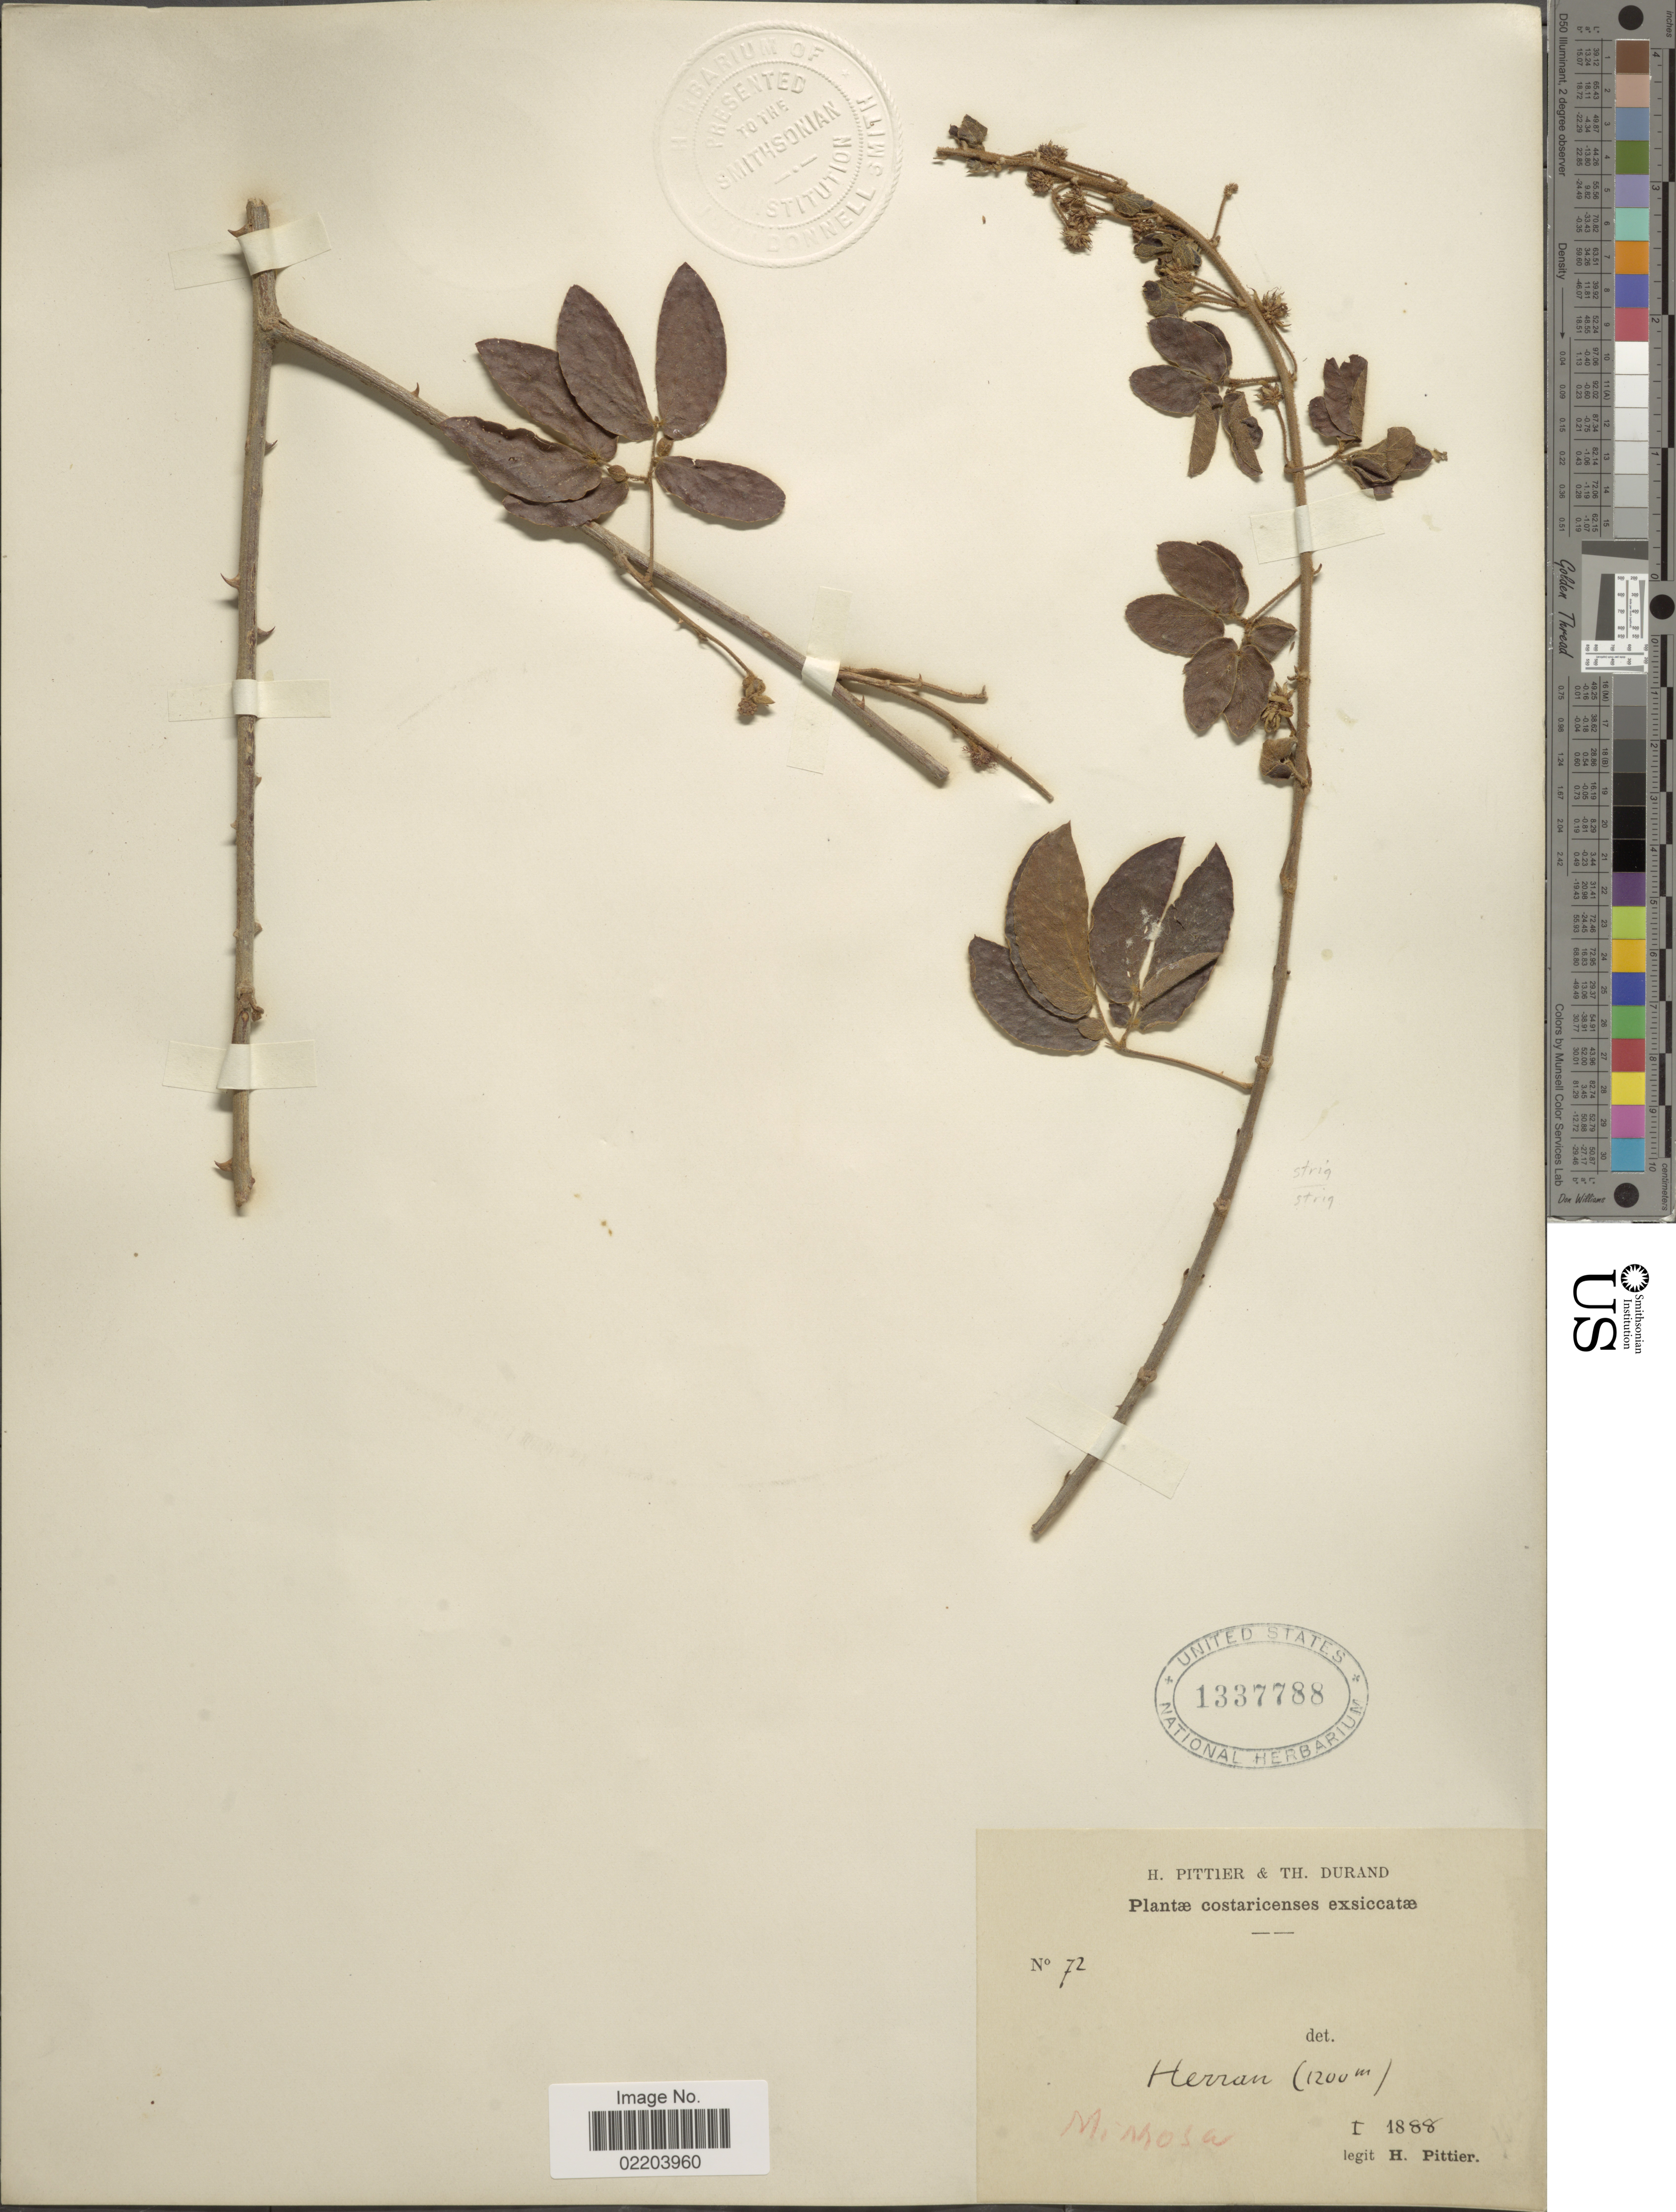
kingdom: Plantae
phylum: Tracheophyta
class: Magnoliopsida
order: Fabales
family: Fabaceae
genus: Mimosa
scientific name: Mimosa albida var. strigosa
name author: (Willd.) B.L. Rob.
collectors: H. F. Pittier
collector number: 72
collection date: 1888-01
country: Costa Rica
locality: Herran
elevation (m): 1200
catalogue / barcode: US 1337788